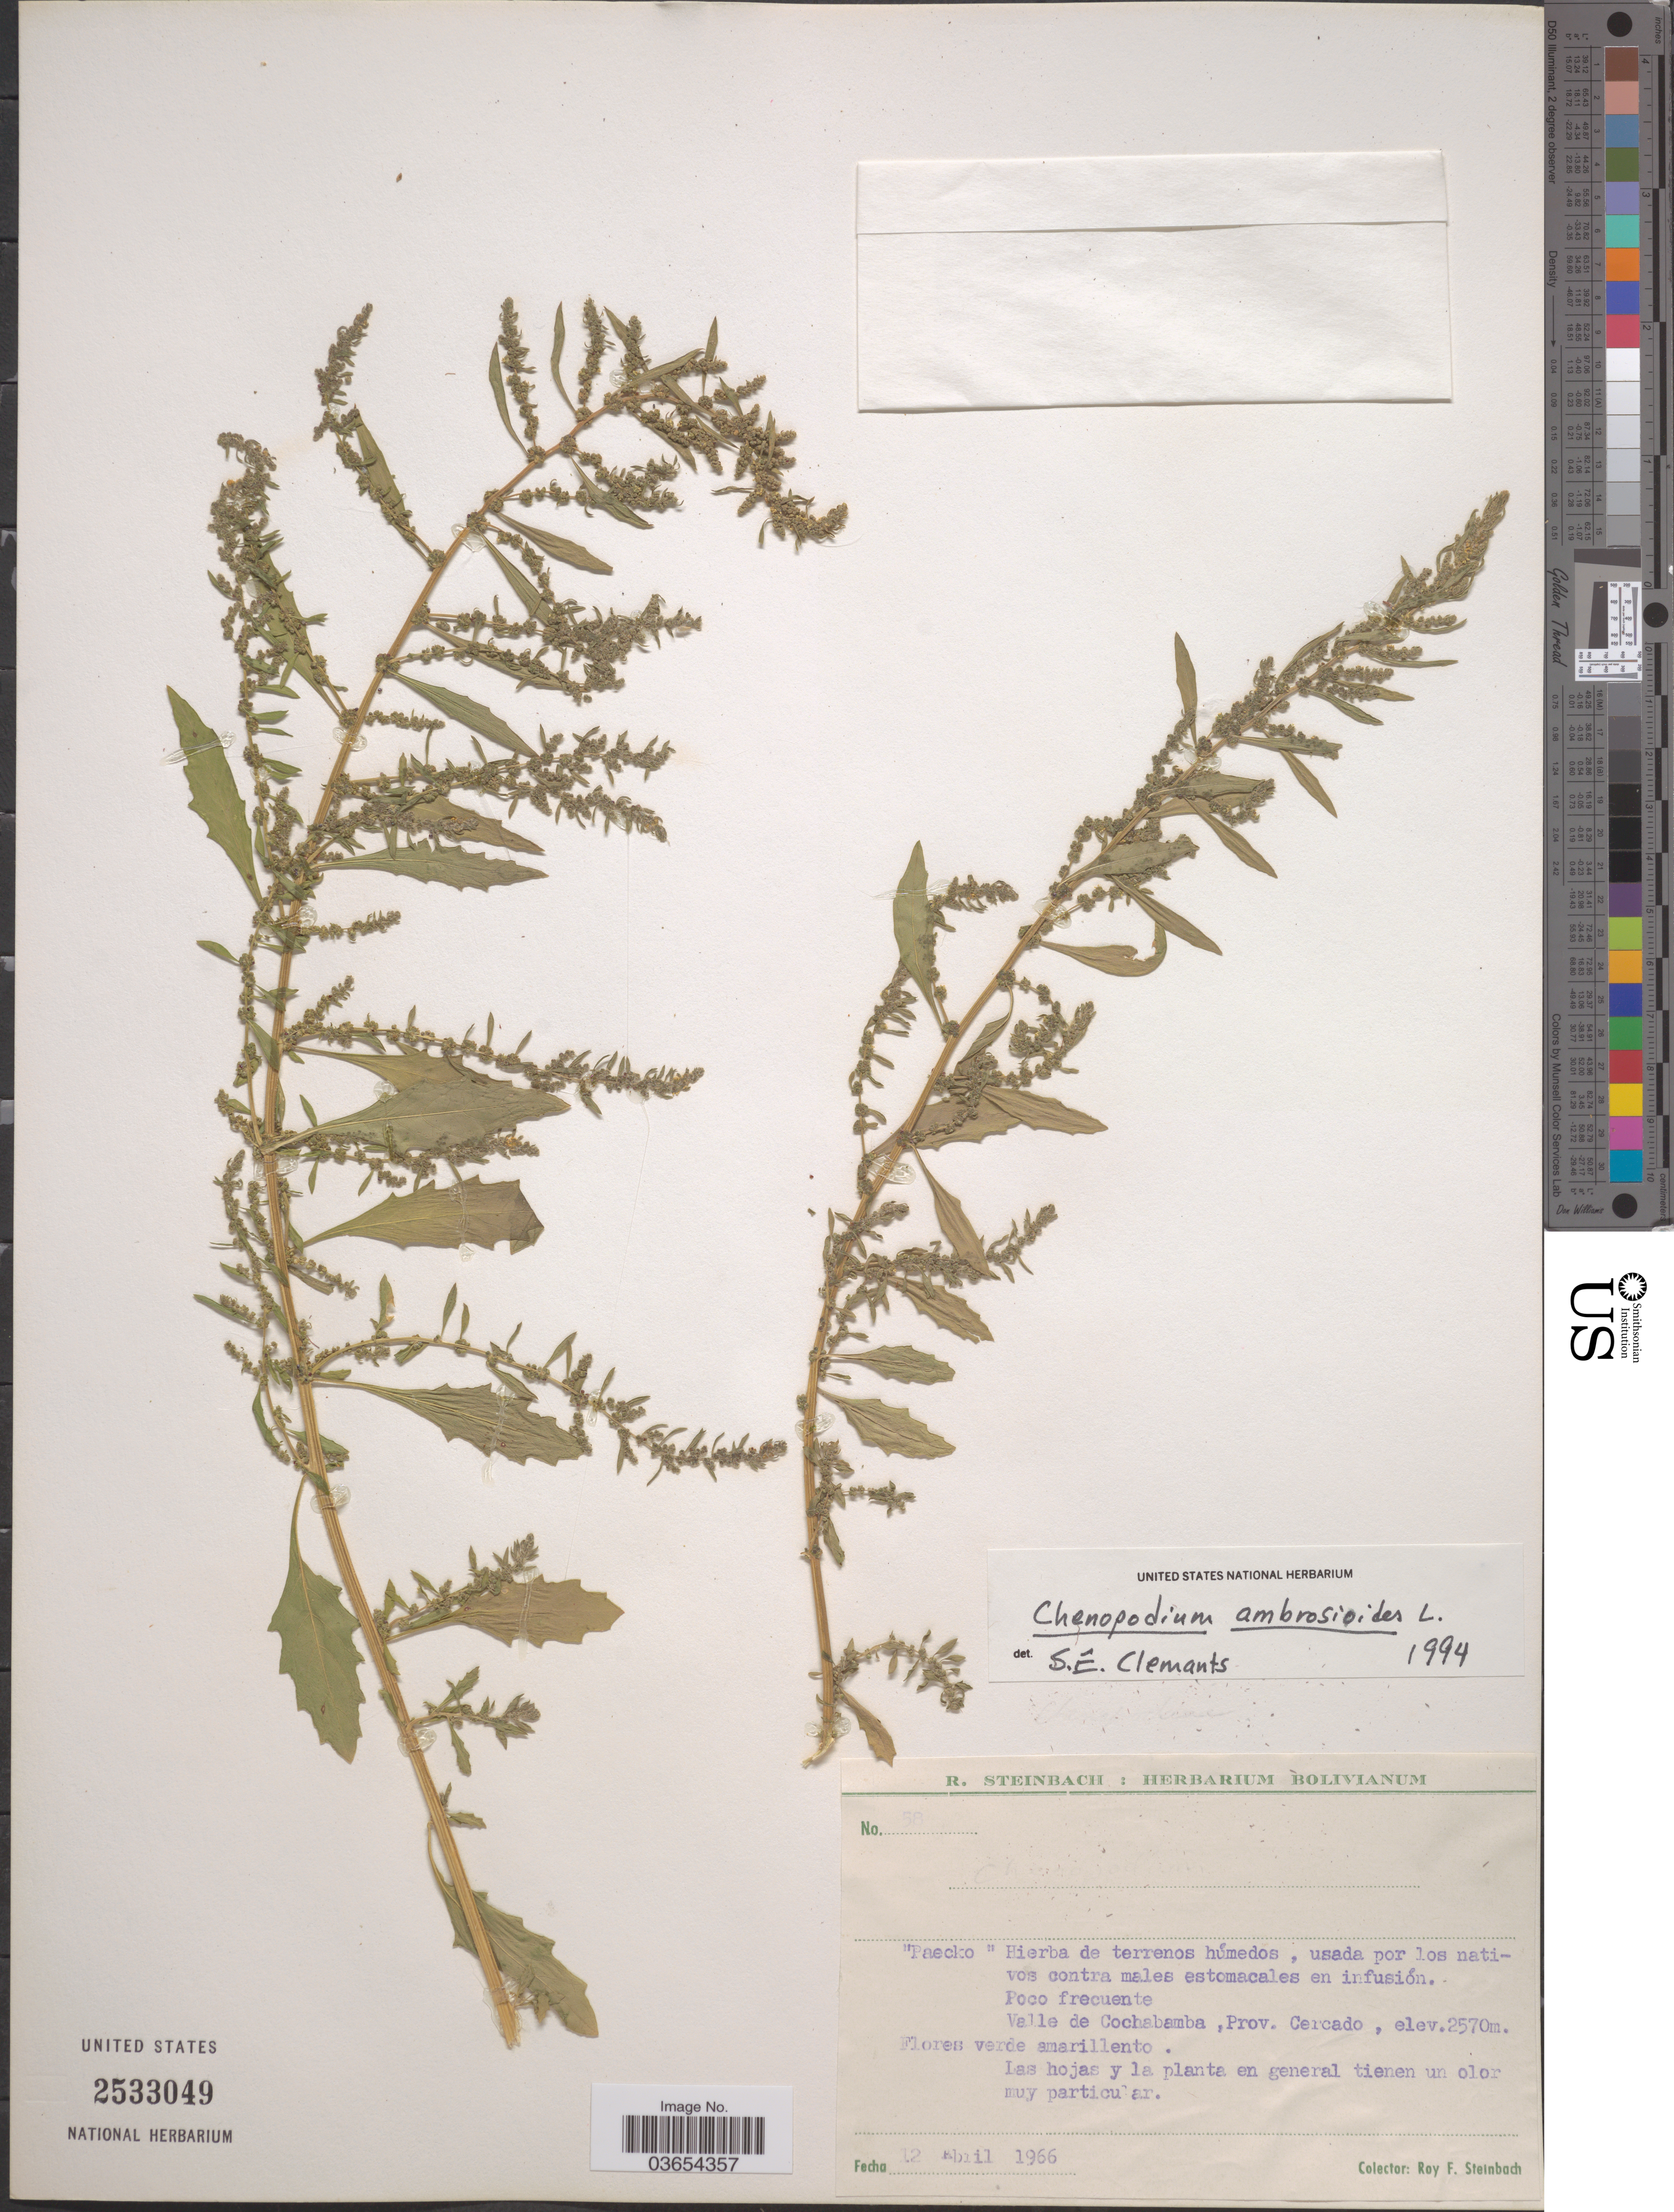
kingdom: Plantae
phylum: Tracheophyta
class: Magnoliopsida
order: Caryophyllales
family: Amaranthaceae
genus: Chenopodium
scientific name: Chenopodium ambrosioides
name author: L.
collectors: R. F. Steinbach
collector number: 48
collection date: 1966-04-12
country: Bolivia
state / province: Cochabamba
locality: Valle de Cochabamba, Prov. Cercado.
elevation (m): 2570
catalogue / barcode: US 2533049